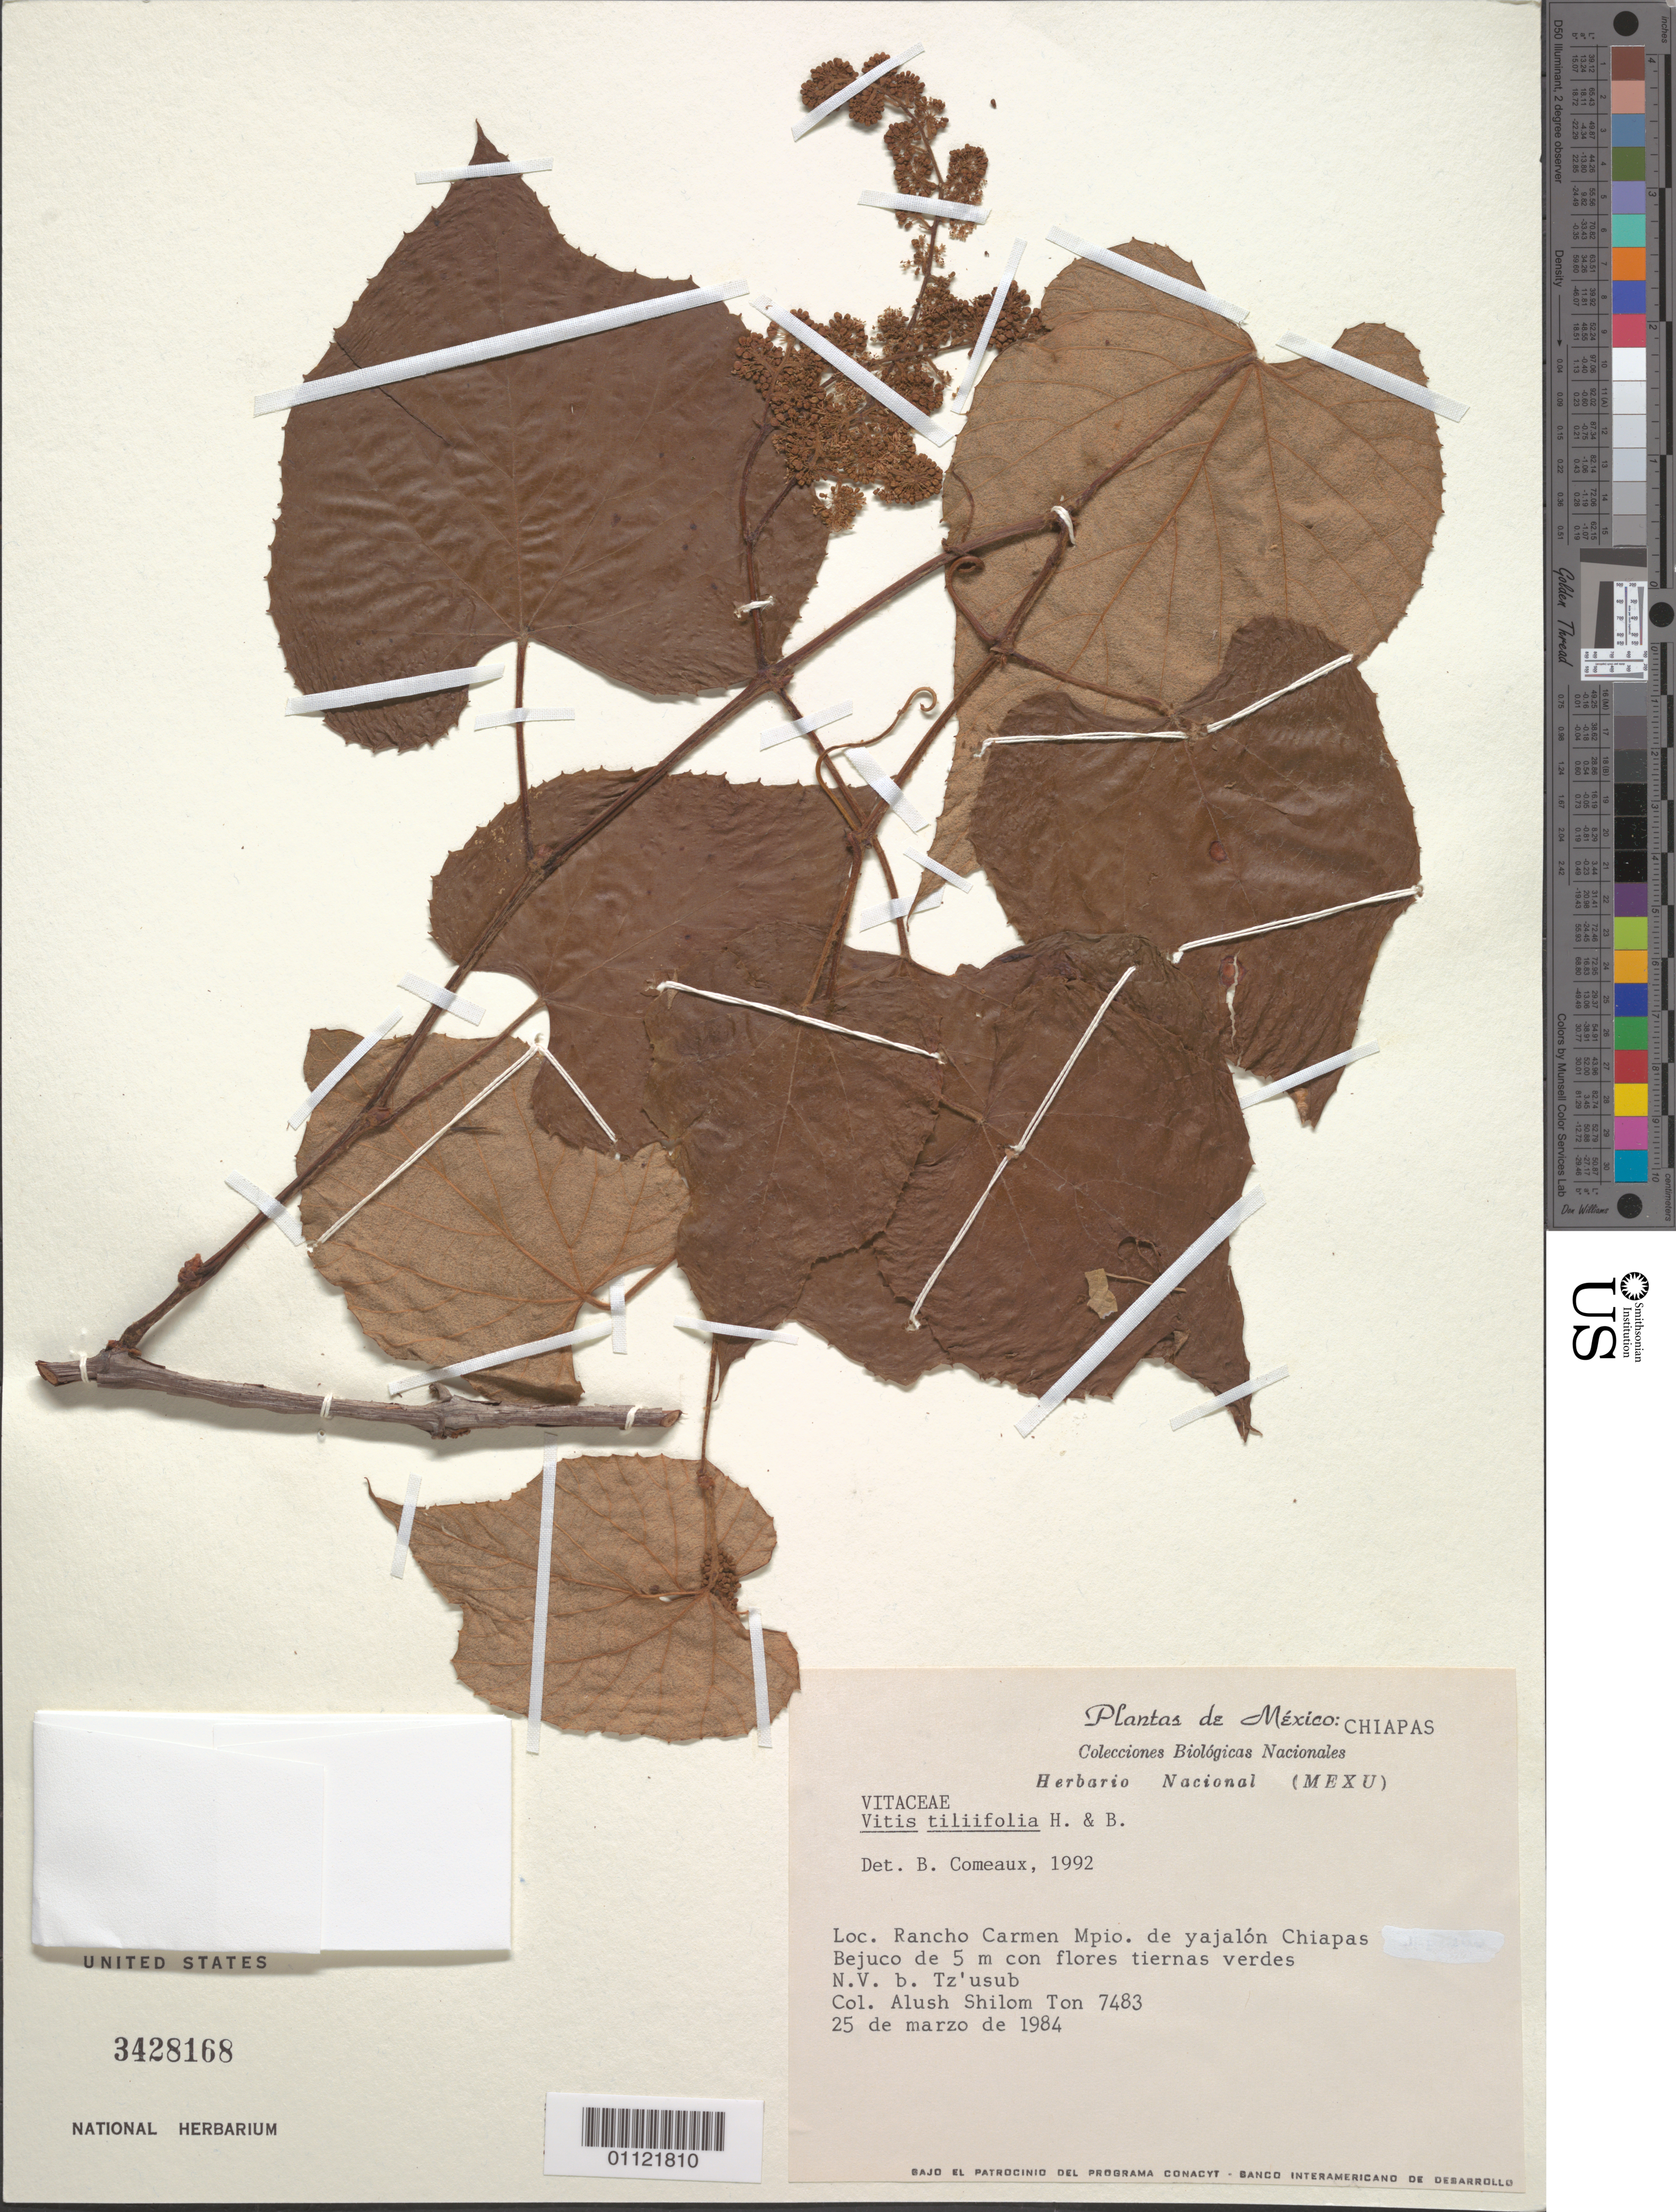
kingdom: Plantae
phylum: Tracheophyta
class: Magnoliopsida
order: Vitales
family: Vitaceae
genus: Vitis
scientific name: Vitis tiliifolia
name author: Humb. & Bonpl. ex Schult.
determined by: Comeaux, B. L.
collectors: A. S. Ton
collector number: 7483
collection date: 1984-03-25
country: Mexico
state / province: Chiapas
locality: Rancho Carmen Mpio. de yajalon Chiapas Bejuco de 5 m con flores tiernas verdes N.V. b. Tz'usub.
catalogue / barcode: US 3428168